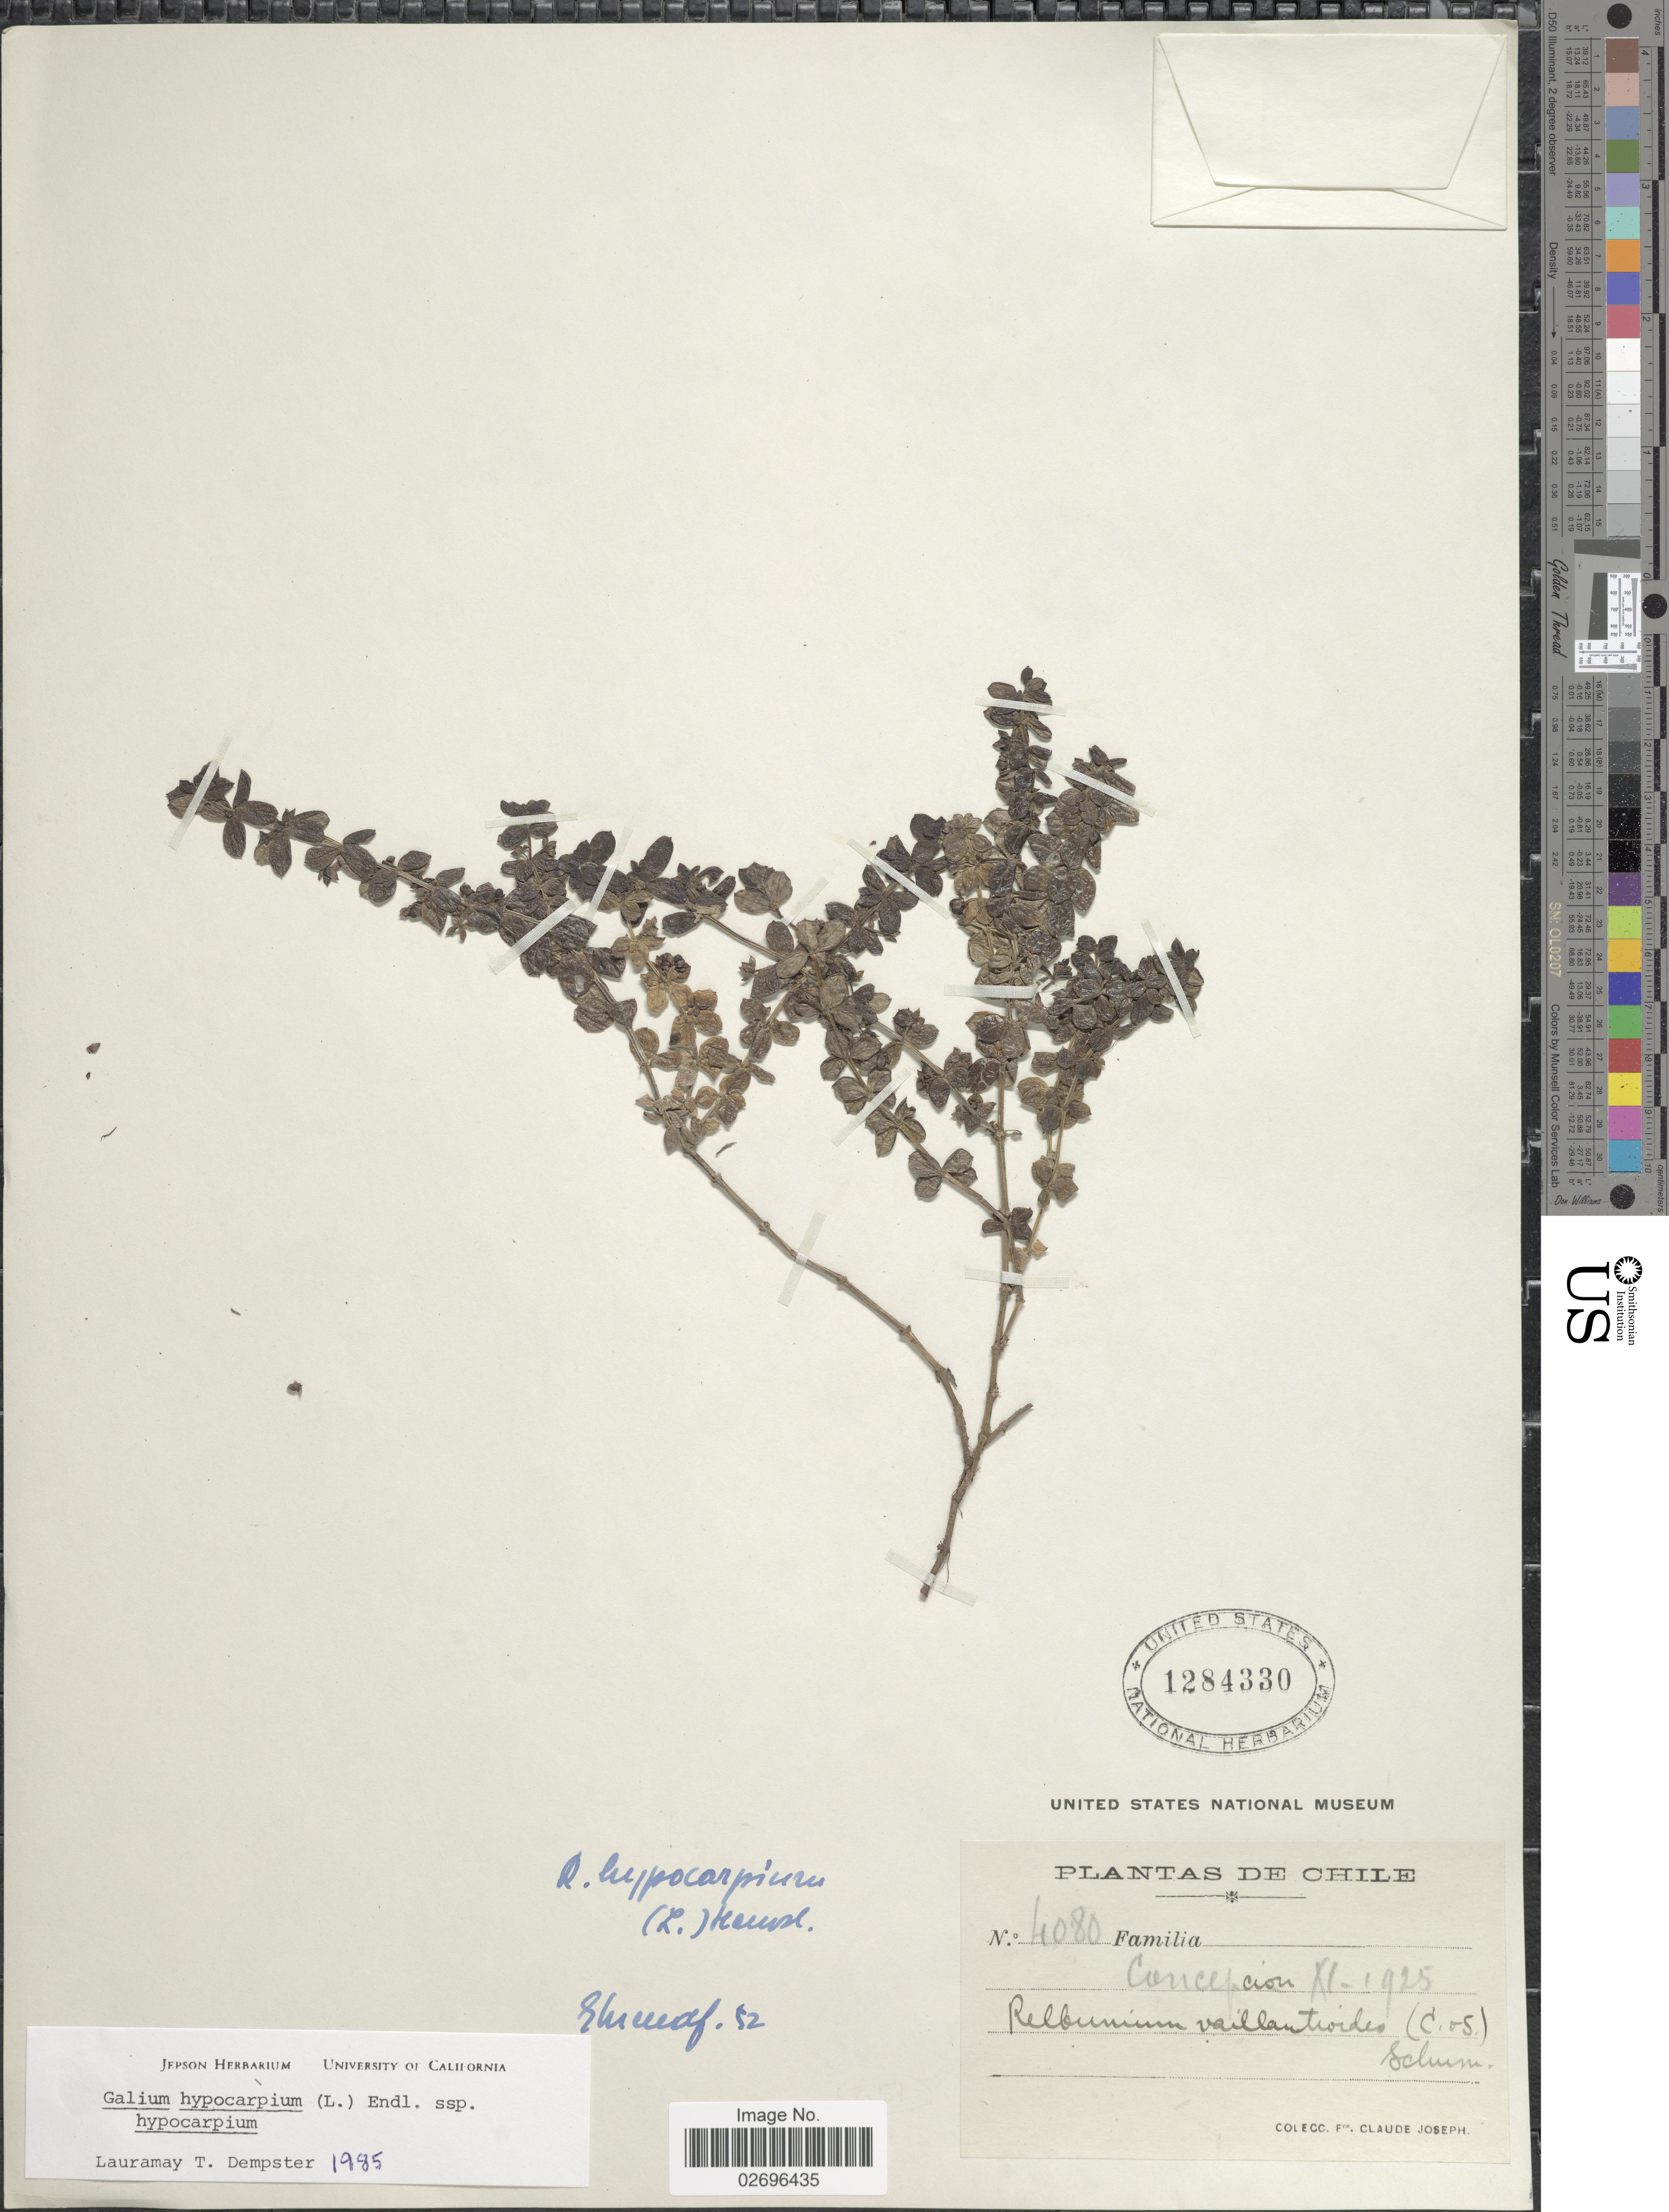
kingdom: Plantae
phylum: Tracheophyta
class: Magnoliopsida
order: Gentianales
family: Rubiaceae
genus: Galium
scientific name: Galium hypocarpium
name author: (L.) Endl. ex Griseb.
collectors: Bro. Claude-Joseph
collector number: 4080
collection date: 1925-11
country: Chile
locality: Concepcion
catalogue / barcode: US 1284330